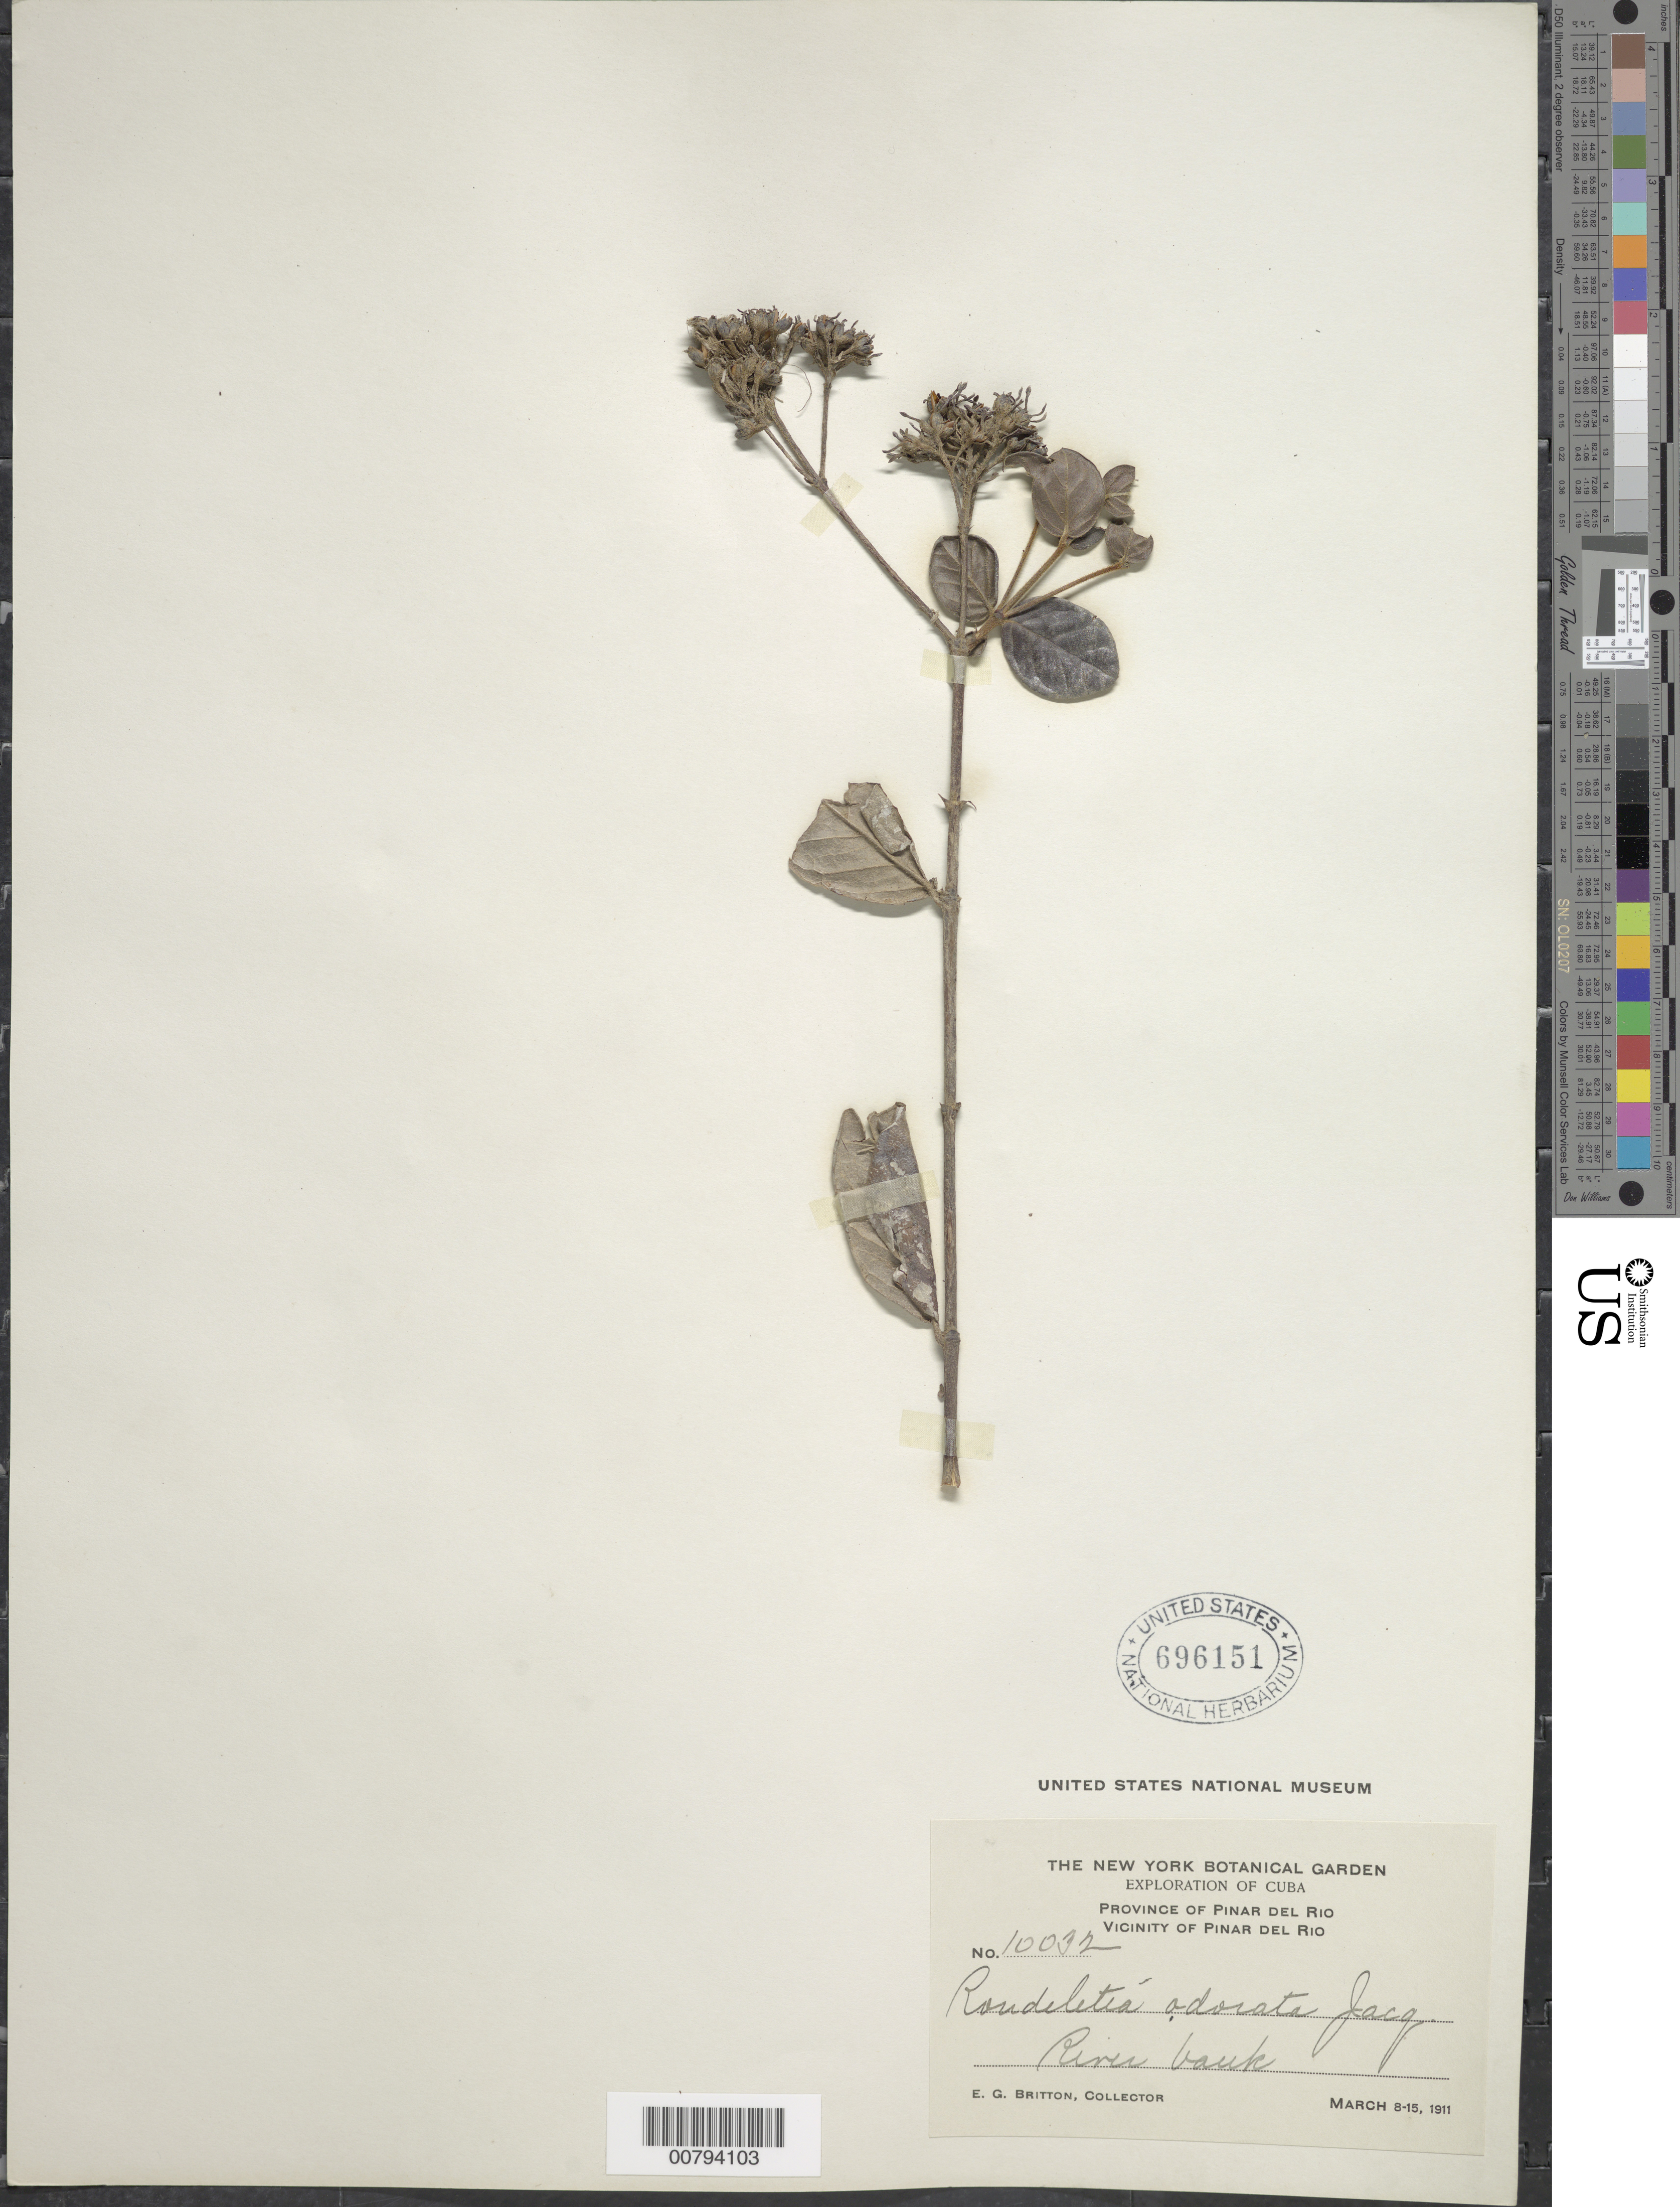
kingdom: Plantae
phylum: Tracheophyta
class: Magnoliopsida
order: Gentianales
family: Rubiaceae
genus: Rondeletia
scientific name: Rondeletia odorata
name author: Jacq.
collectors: E. G. Britton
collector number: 10032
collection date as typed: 08 Mar 1911 to 15 Mar 1911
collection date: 1911-03-08/1911-03-15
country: Cuba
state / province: Pinar del Río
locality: Vicinity of Pinar del Rio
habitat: River bank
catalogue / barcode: US 696151